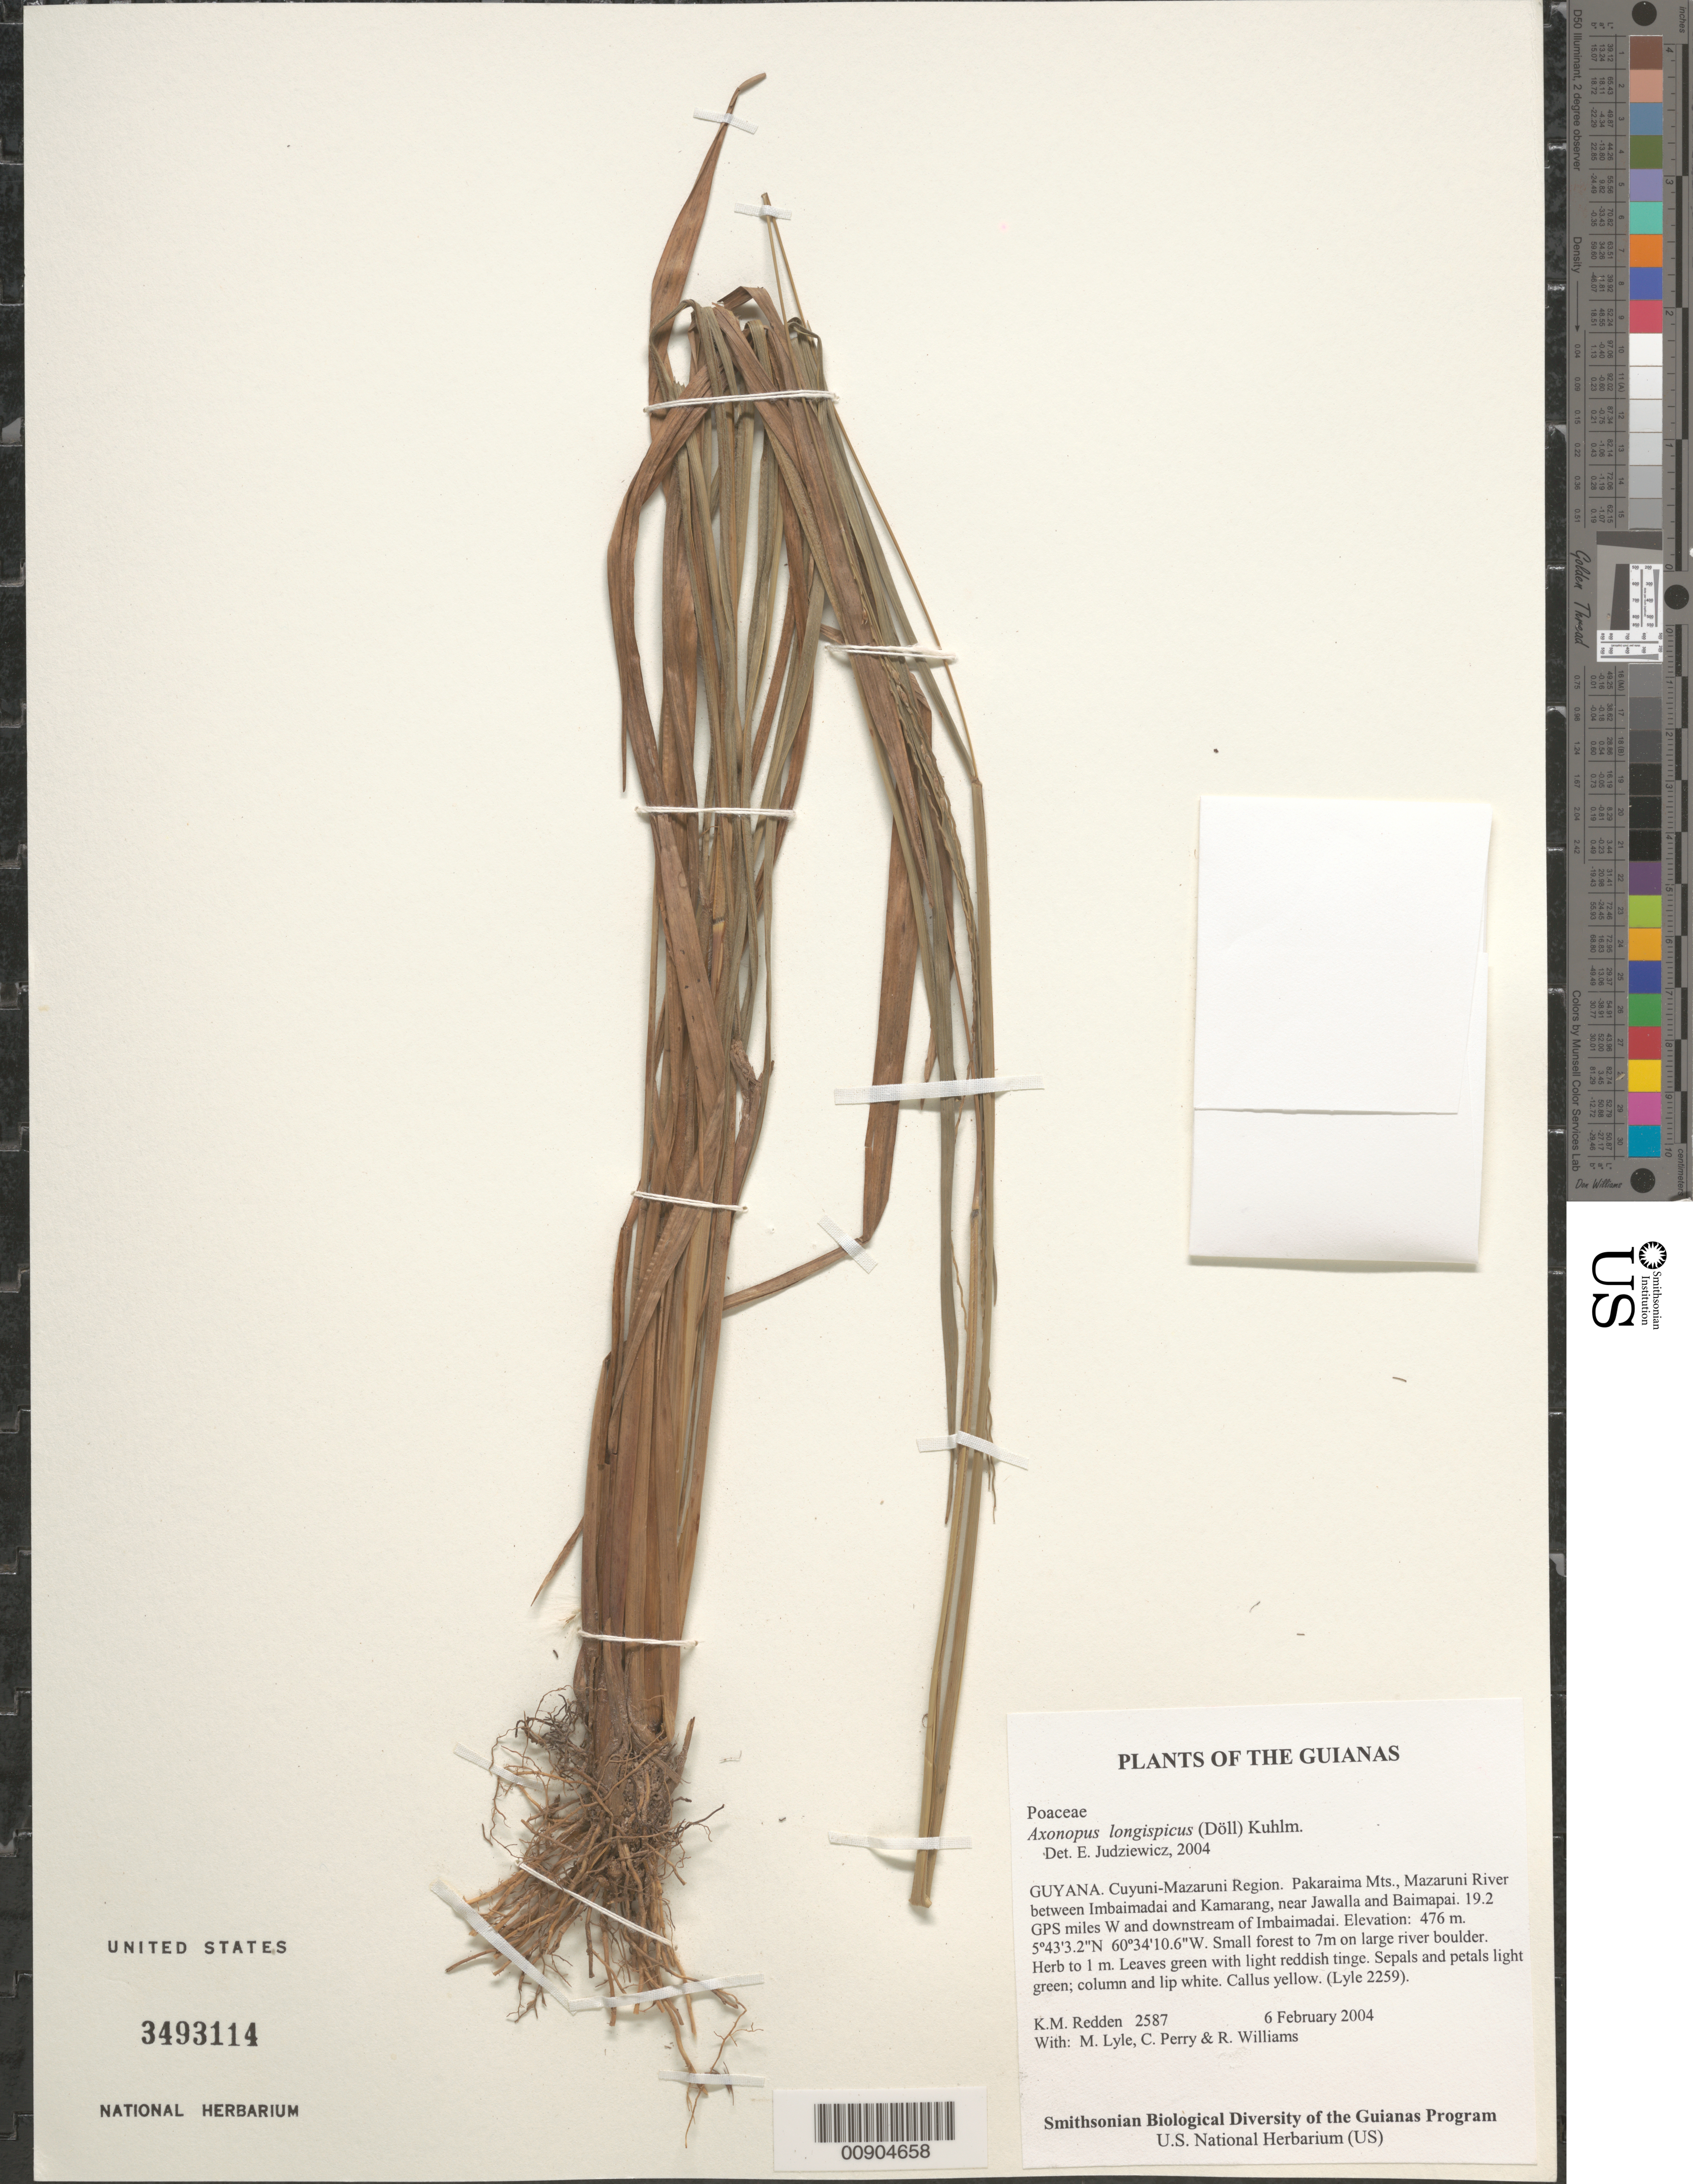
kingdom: Plantae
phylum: Tracheophyta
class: Liliopsida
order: Poales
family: Poaceae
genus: Axonopus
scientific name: Axonopus longispicus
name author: (Döll) Kuhlm.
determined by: Judziewicz, E. J.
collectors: K. M. Redden, M. Lyle, C. Perry & R. Williams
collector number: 2587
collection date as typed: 6 February 2004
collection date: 2004-02-06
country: Guyana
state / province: Cuyuni-Mazaruni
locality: Pakaraima Mts., Mazaruni River between Imbaimadai and Kamarang, near Jawalla and Baimapai. 19.2 GPS miles W and downstream of Imbaimadai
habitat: Small forest to 7m on large river boulders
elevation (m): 476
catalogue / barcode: US 3493114